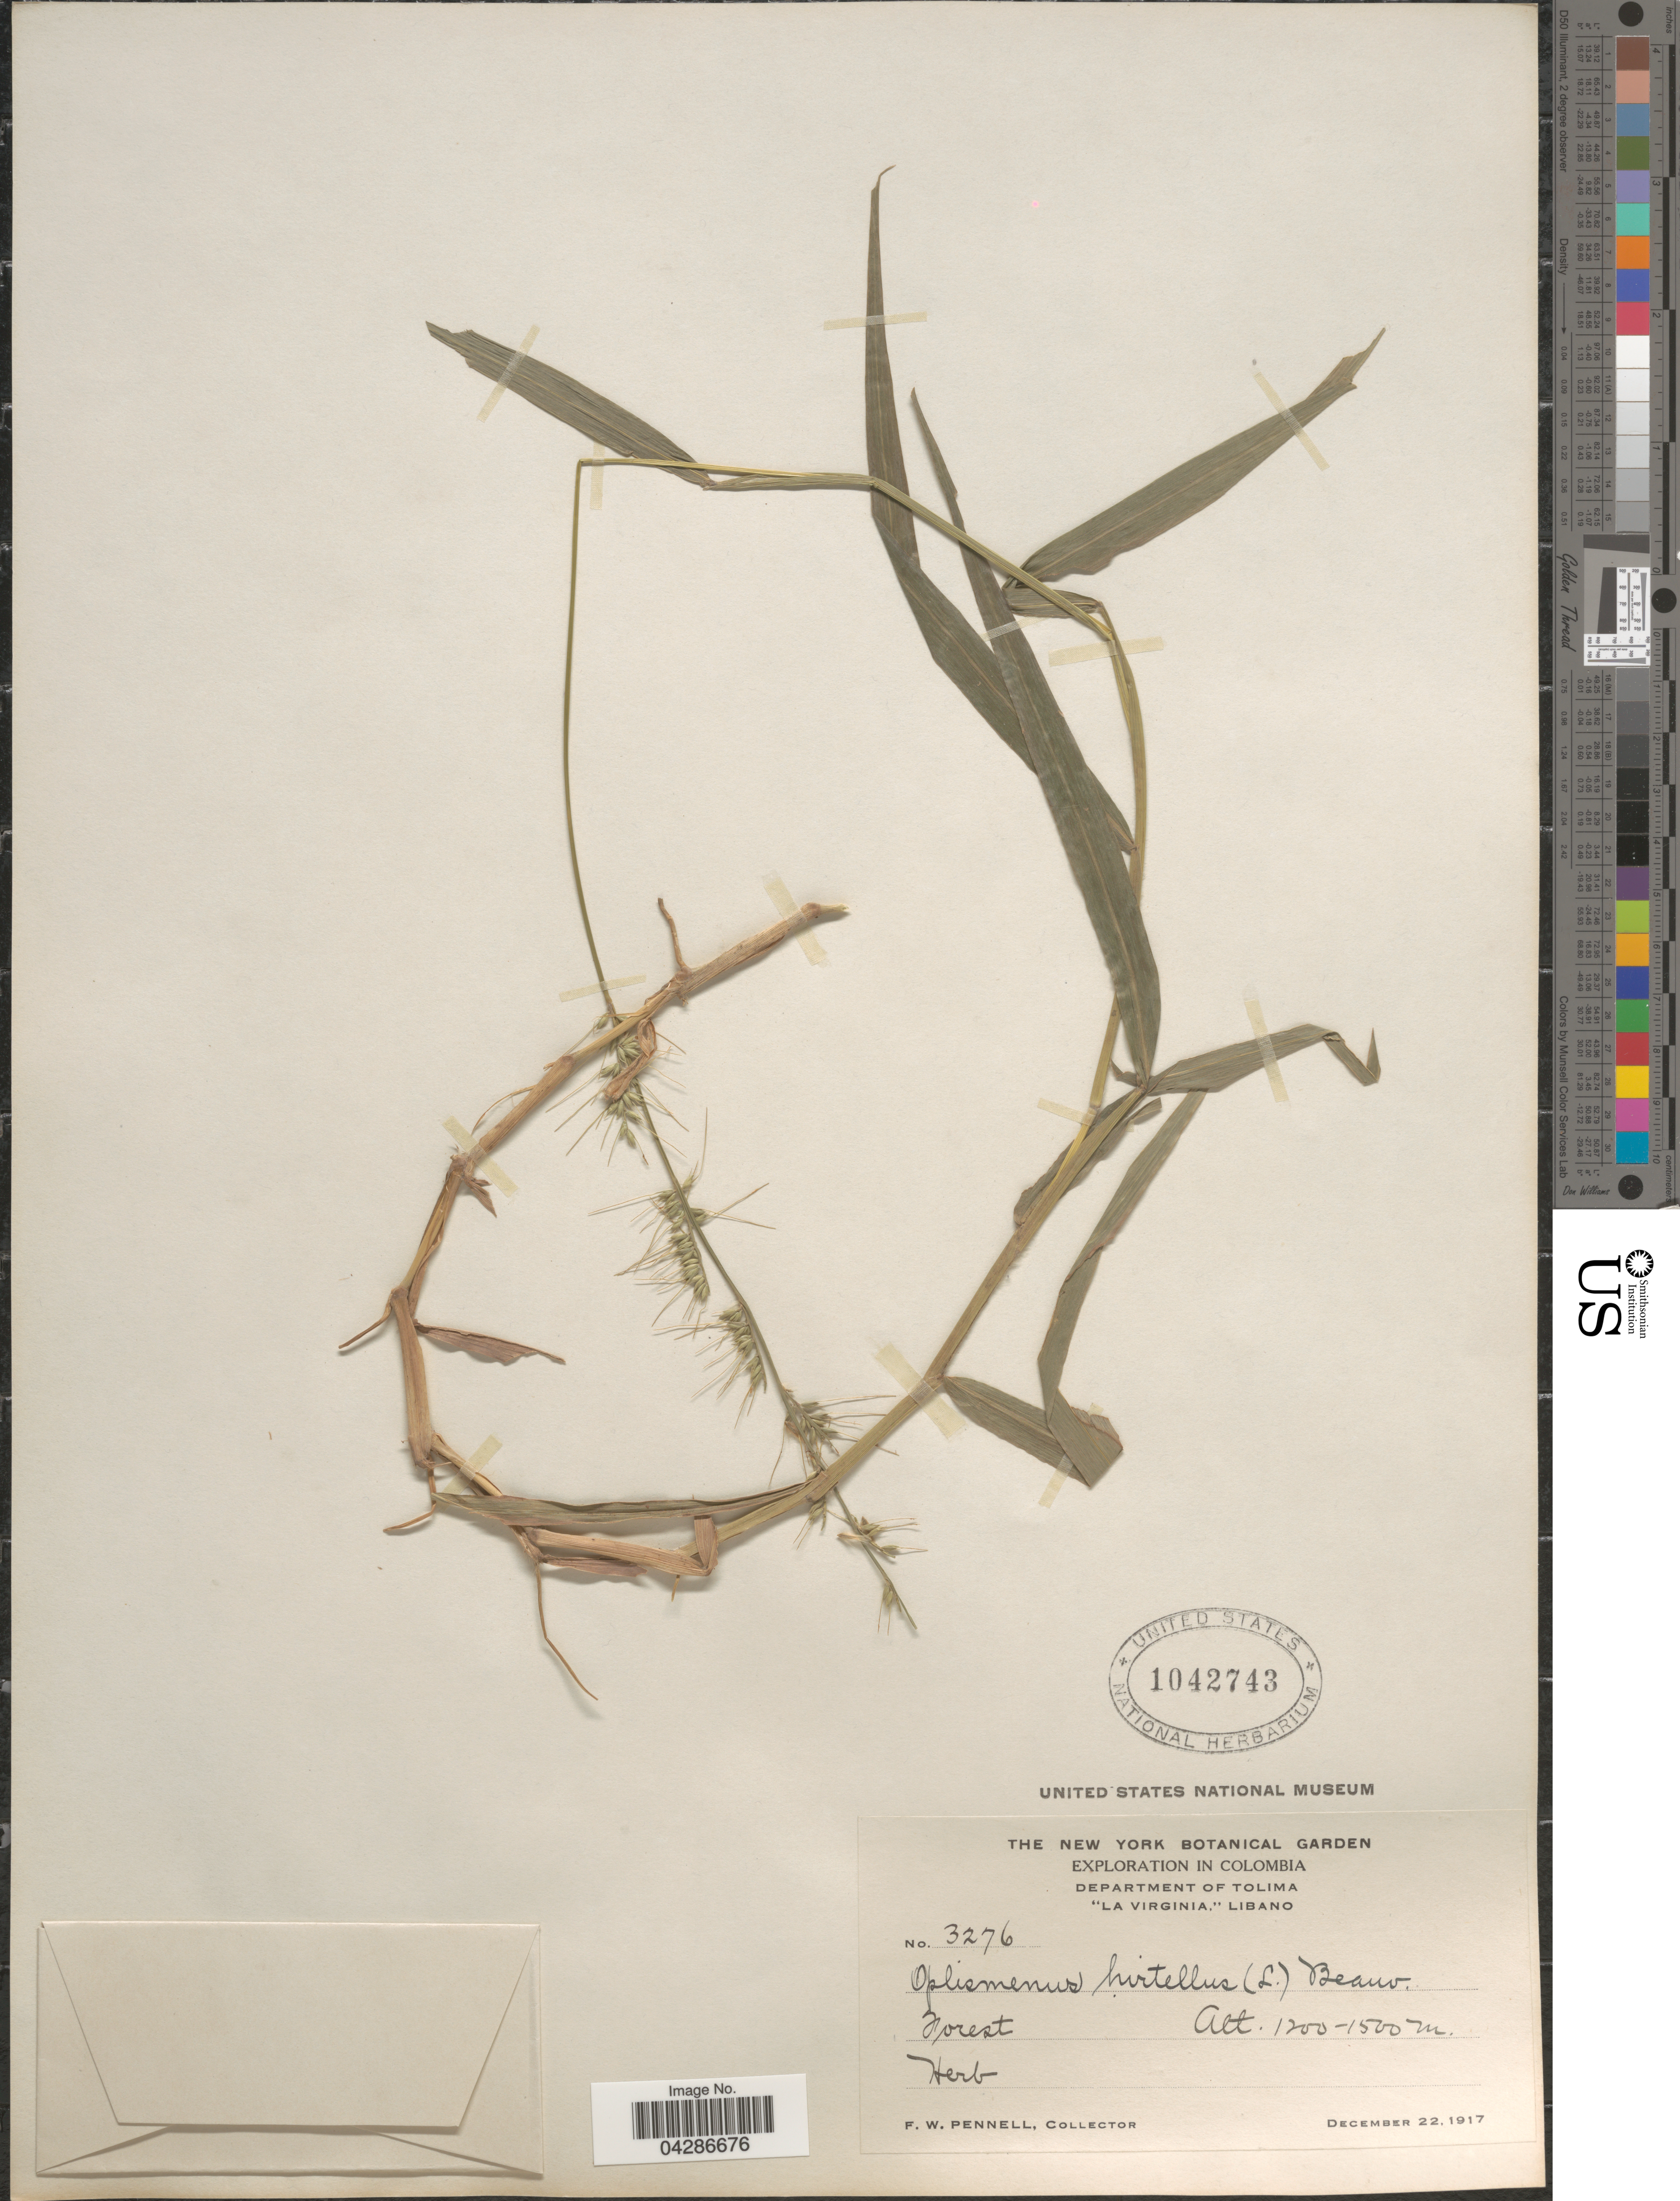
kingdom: Plantae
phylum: Tracheophyta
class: Liliopsida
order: Poales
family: Poaceae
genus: Oplismenus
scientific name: Oplismenus hirtellus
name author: (L.) P. Beauv.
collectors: F. W. Pennell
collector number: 3276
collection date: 1917-12-22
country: Colombia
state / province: Tolima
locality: Exploration in Colombia. Department of Tolima. "La Virginia." LIbano.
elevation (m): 1200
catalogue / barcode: US 1042743